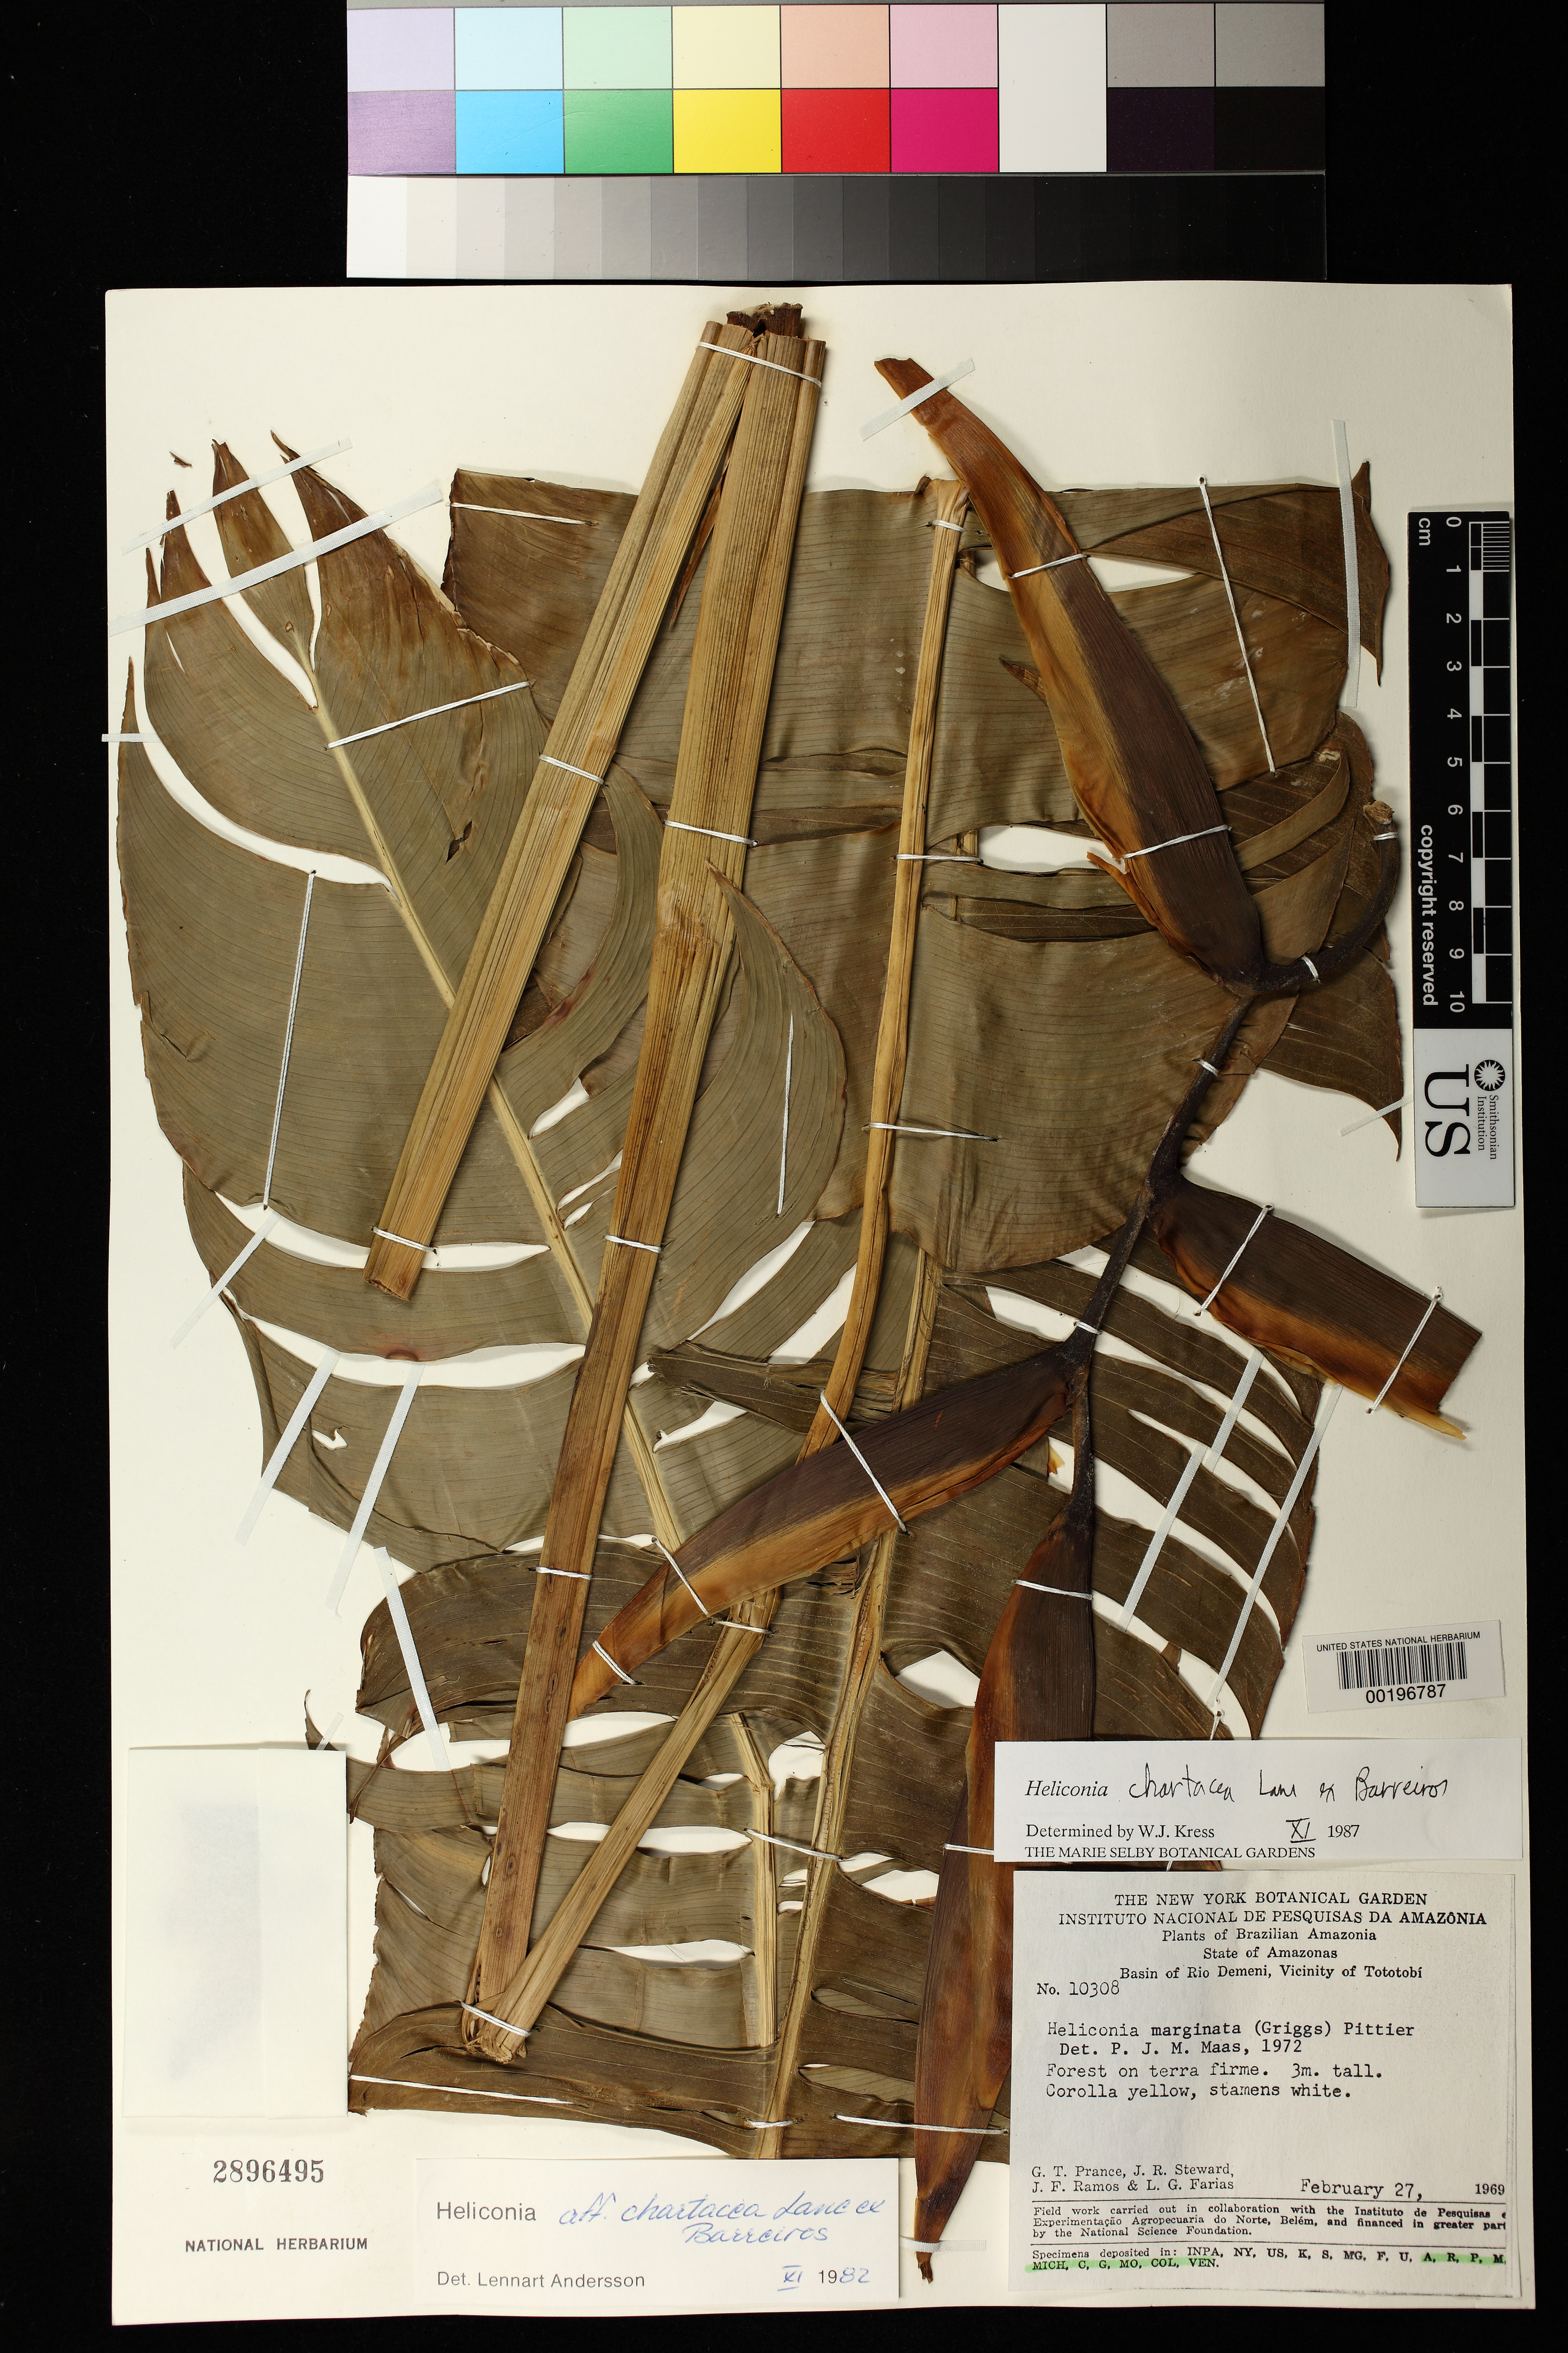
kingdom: Plantae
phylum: Tracheophyta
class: Liliopsida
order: Zingiberales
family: Heliconiaceae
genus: Heliconia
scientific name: Heliconia chartacea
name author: Lane ex Barreiros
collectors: G. T. Prance, J. R. Steward, J. F. Ramos & L. G. Farias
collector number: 10308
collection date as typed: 27 Feb 1969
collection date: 1969-02-27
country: Brazil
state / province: Amazonas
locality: Basin of rio demeni, vicinity of tototobi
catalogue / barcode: US 2896495